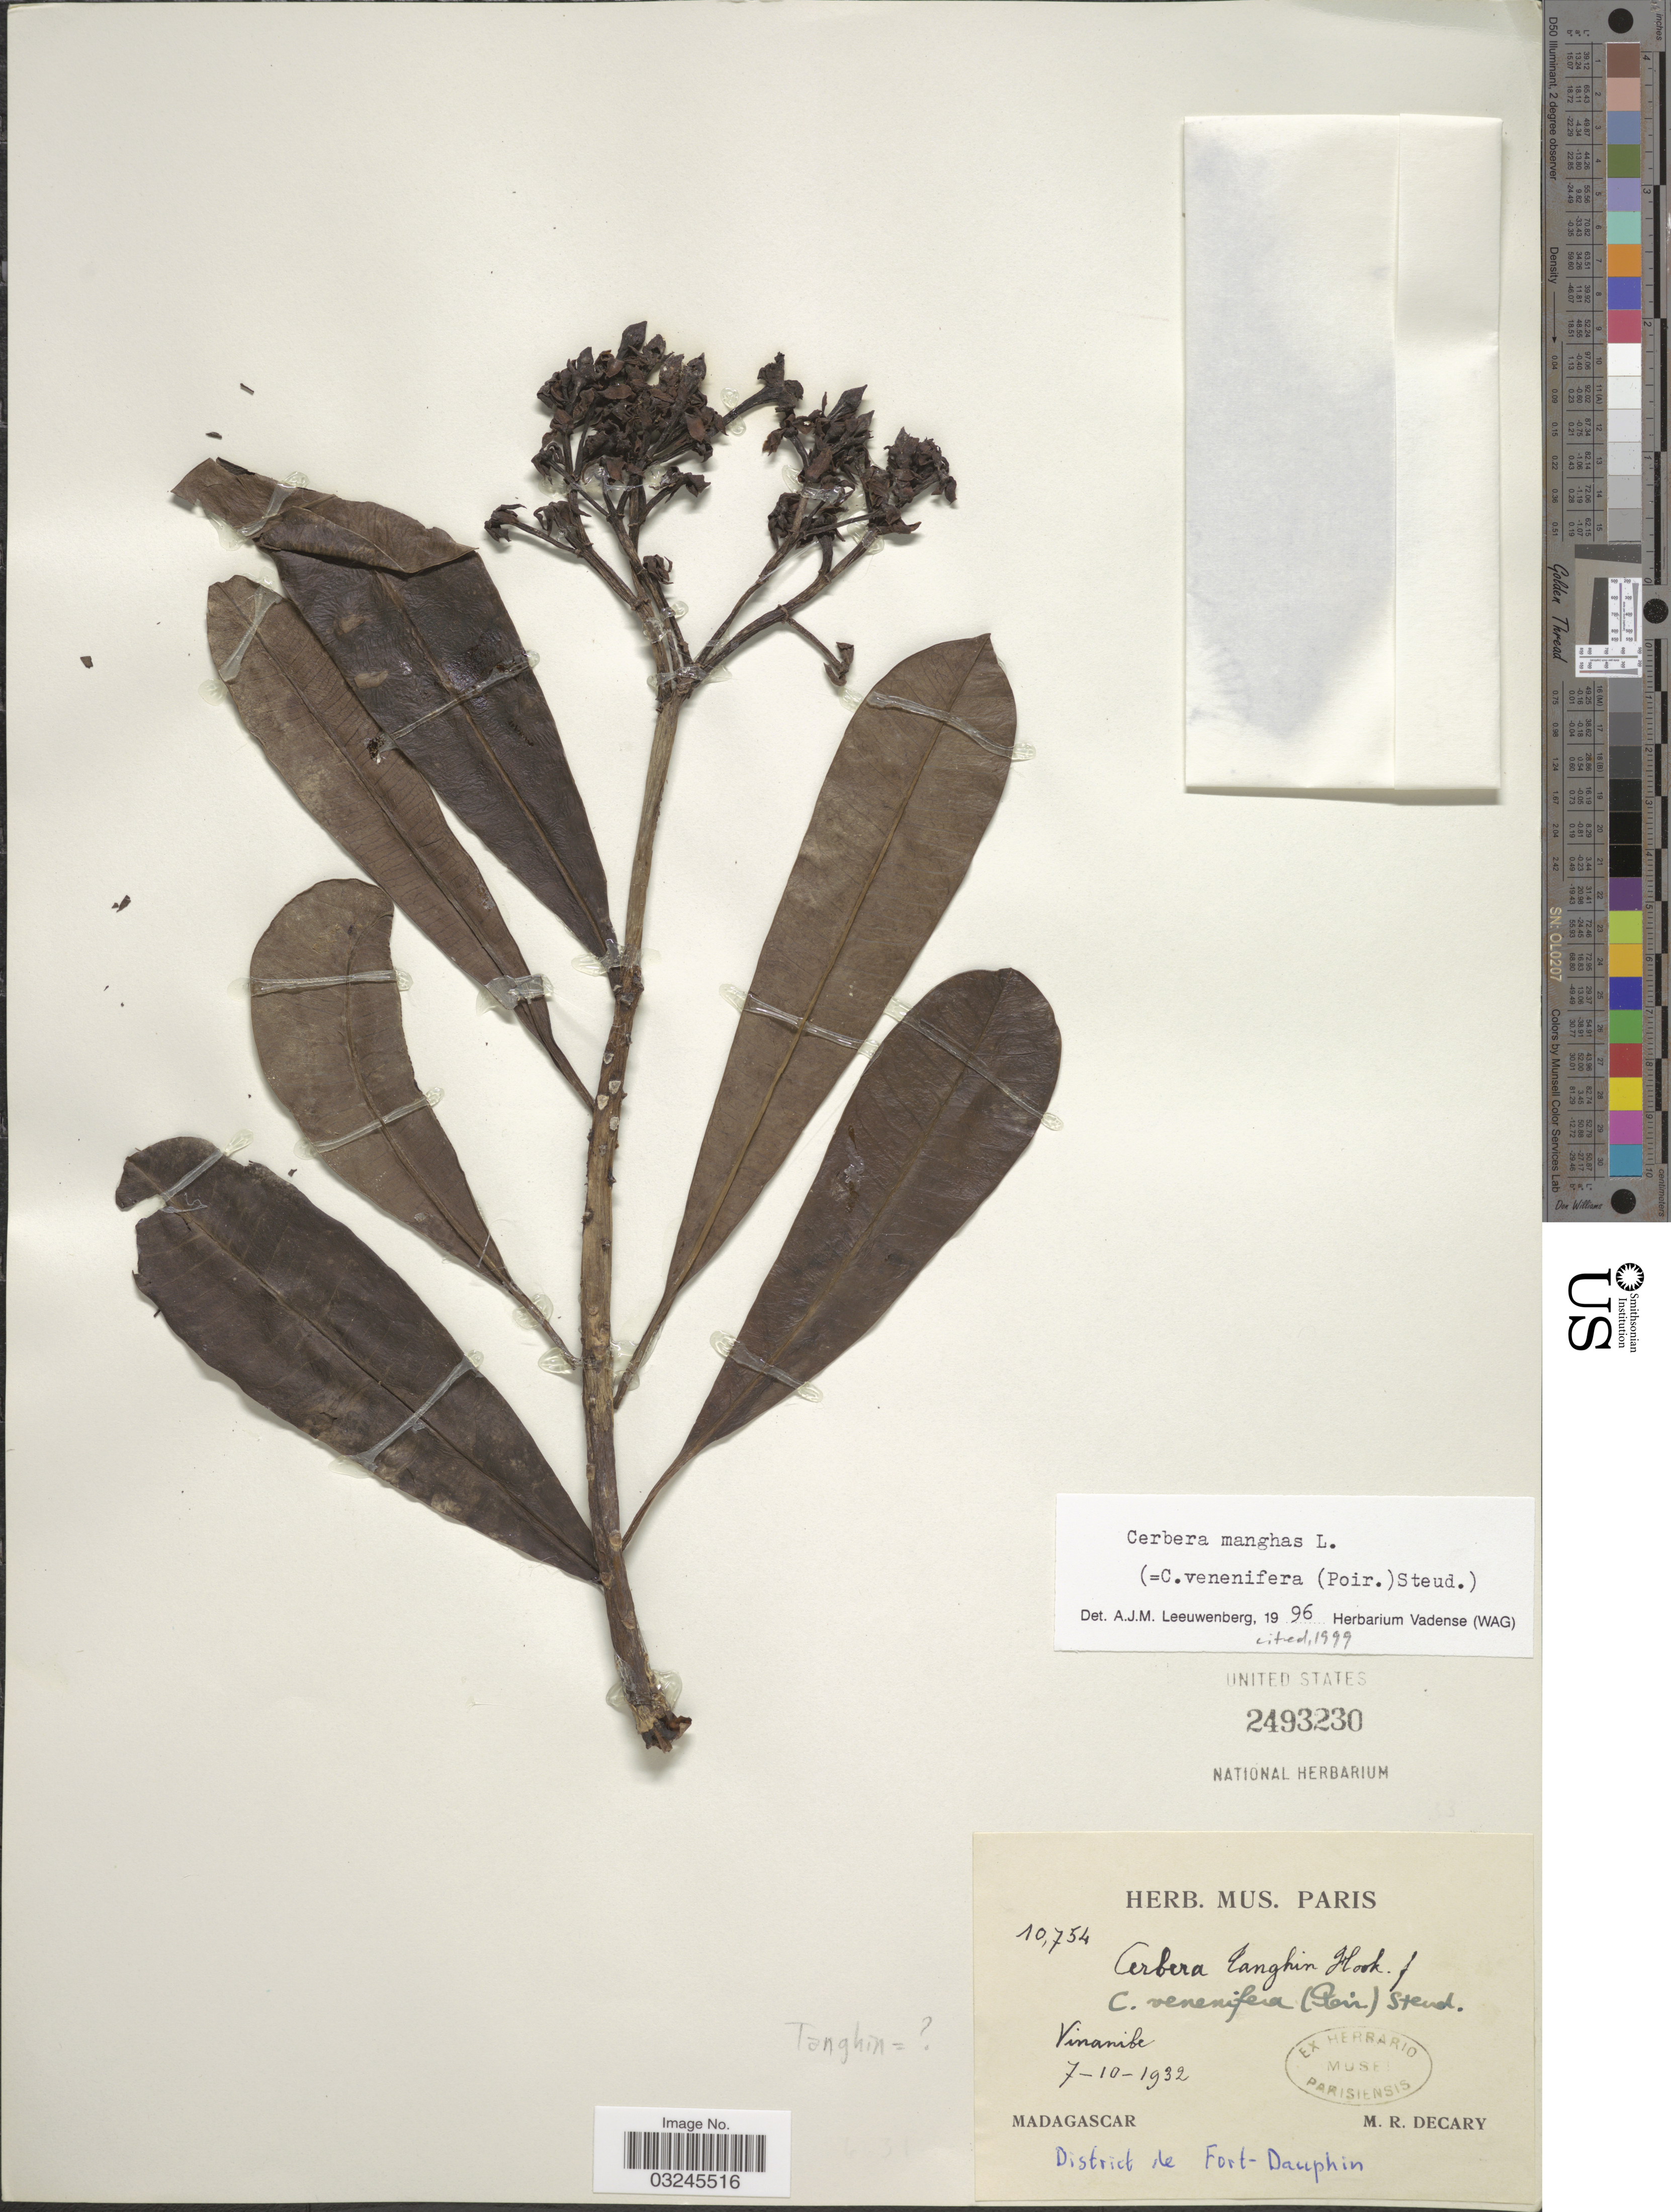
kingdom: Plantae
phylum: Tracheophyta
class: Magnoliopsida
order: Gentianales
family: Apocynaceae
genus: Cerbera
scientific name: Cerbera manghas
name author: L.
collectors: R. Decary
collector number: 10754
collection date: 1932-10-07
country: Madagascar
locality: Vinamibe. District de Fort-Dauphin.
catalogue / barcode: US 2493230